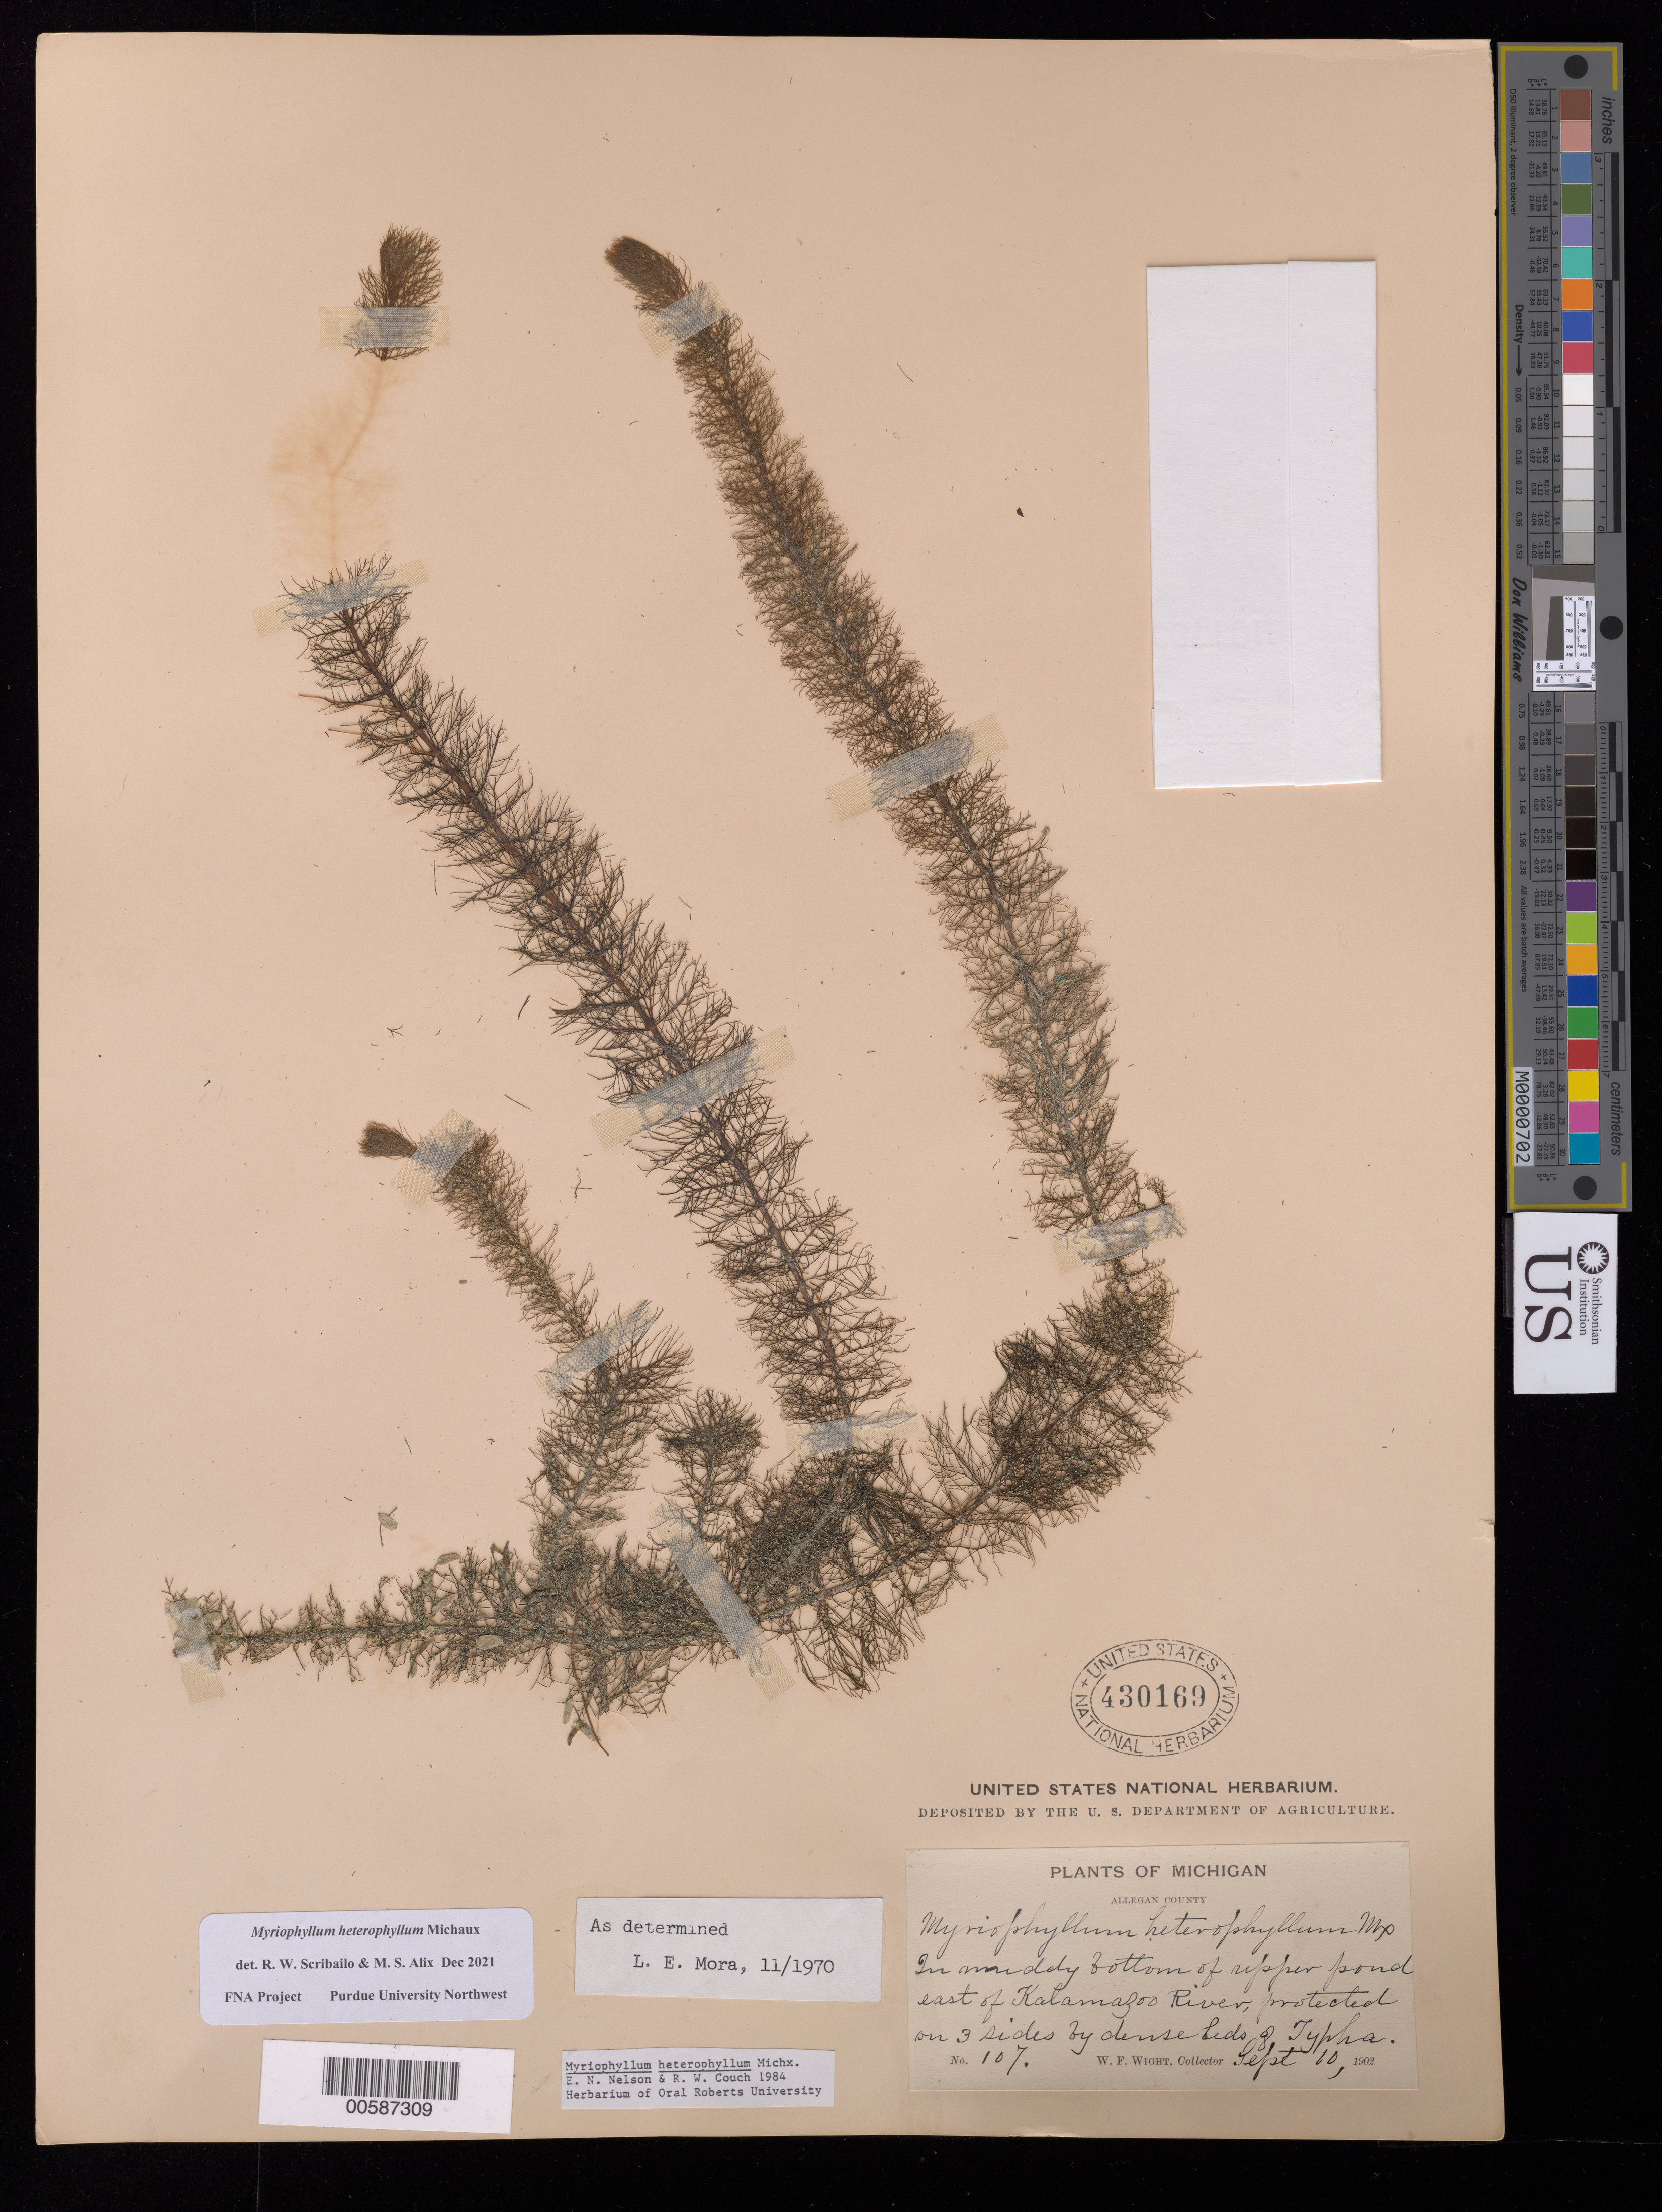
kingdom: Plantae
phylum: Tracheophyta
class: Magnoliopsida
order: Saxifragales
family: Haloragaceae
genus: Myriophyllum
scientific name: Myriophyllum heterophyllum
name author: Michx.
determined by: Scribailo, R. W.; Alix, M. S.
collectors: W. Wight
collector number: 107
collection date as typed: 10 Sep 1902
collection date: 1902-09-10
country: United States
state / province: Michigan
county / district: Allegan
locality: E of Kalamazoo River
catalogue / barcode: US 430169